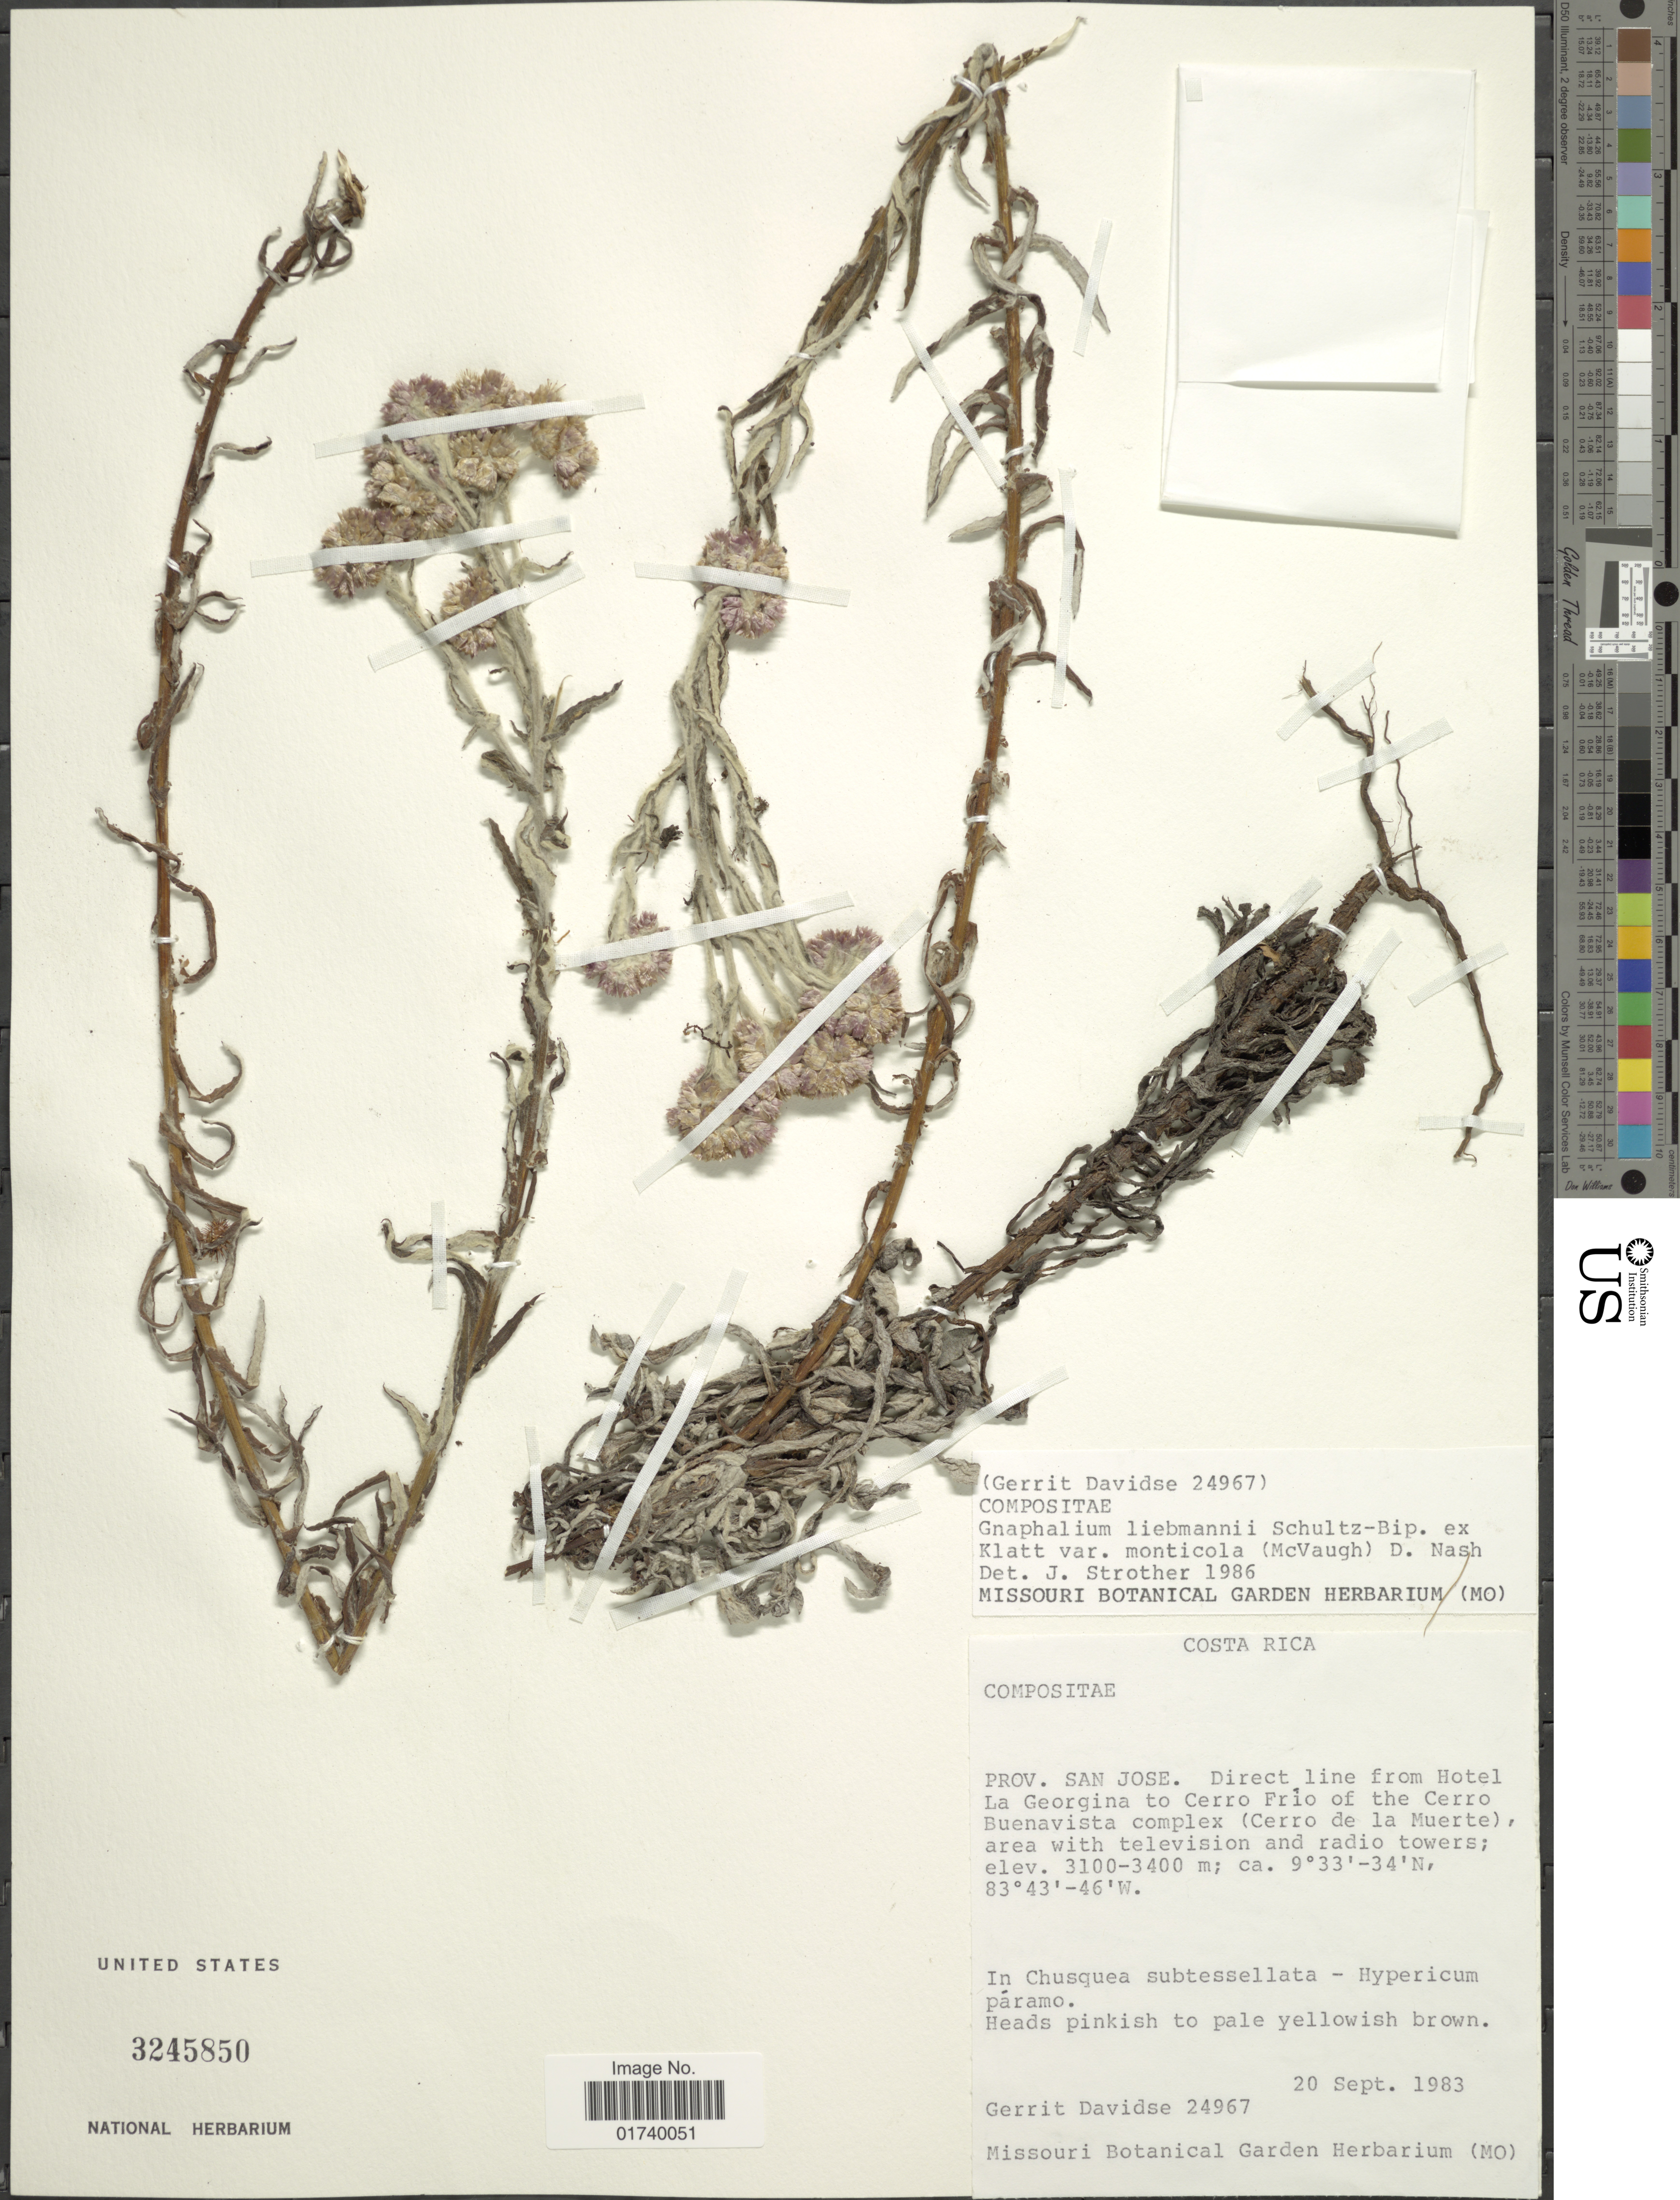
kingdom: Plantae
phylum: Tracheophyta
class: Magnoliopsida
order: Asterales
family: Asteraceae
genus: Pseudognaphalium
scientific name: Pseudognaphalium rhodarum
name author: (S.F. Blake) Anderb.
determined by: Nesom, Guy L.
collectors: G. Davidse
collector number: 24967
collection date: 1983-09-20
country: Costa Rica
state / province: San José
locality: Direct line from Hotel La Georgina to Cerro Frio of the Cerro Buenavista complex ( Cerro de la Muerte ), area with television and radio towers.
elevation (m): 3100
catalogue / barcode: US 3245850